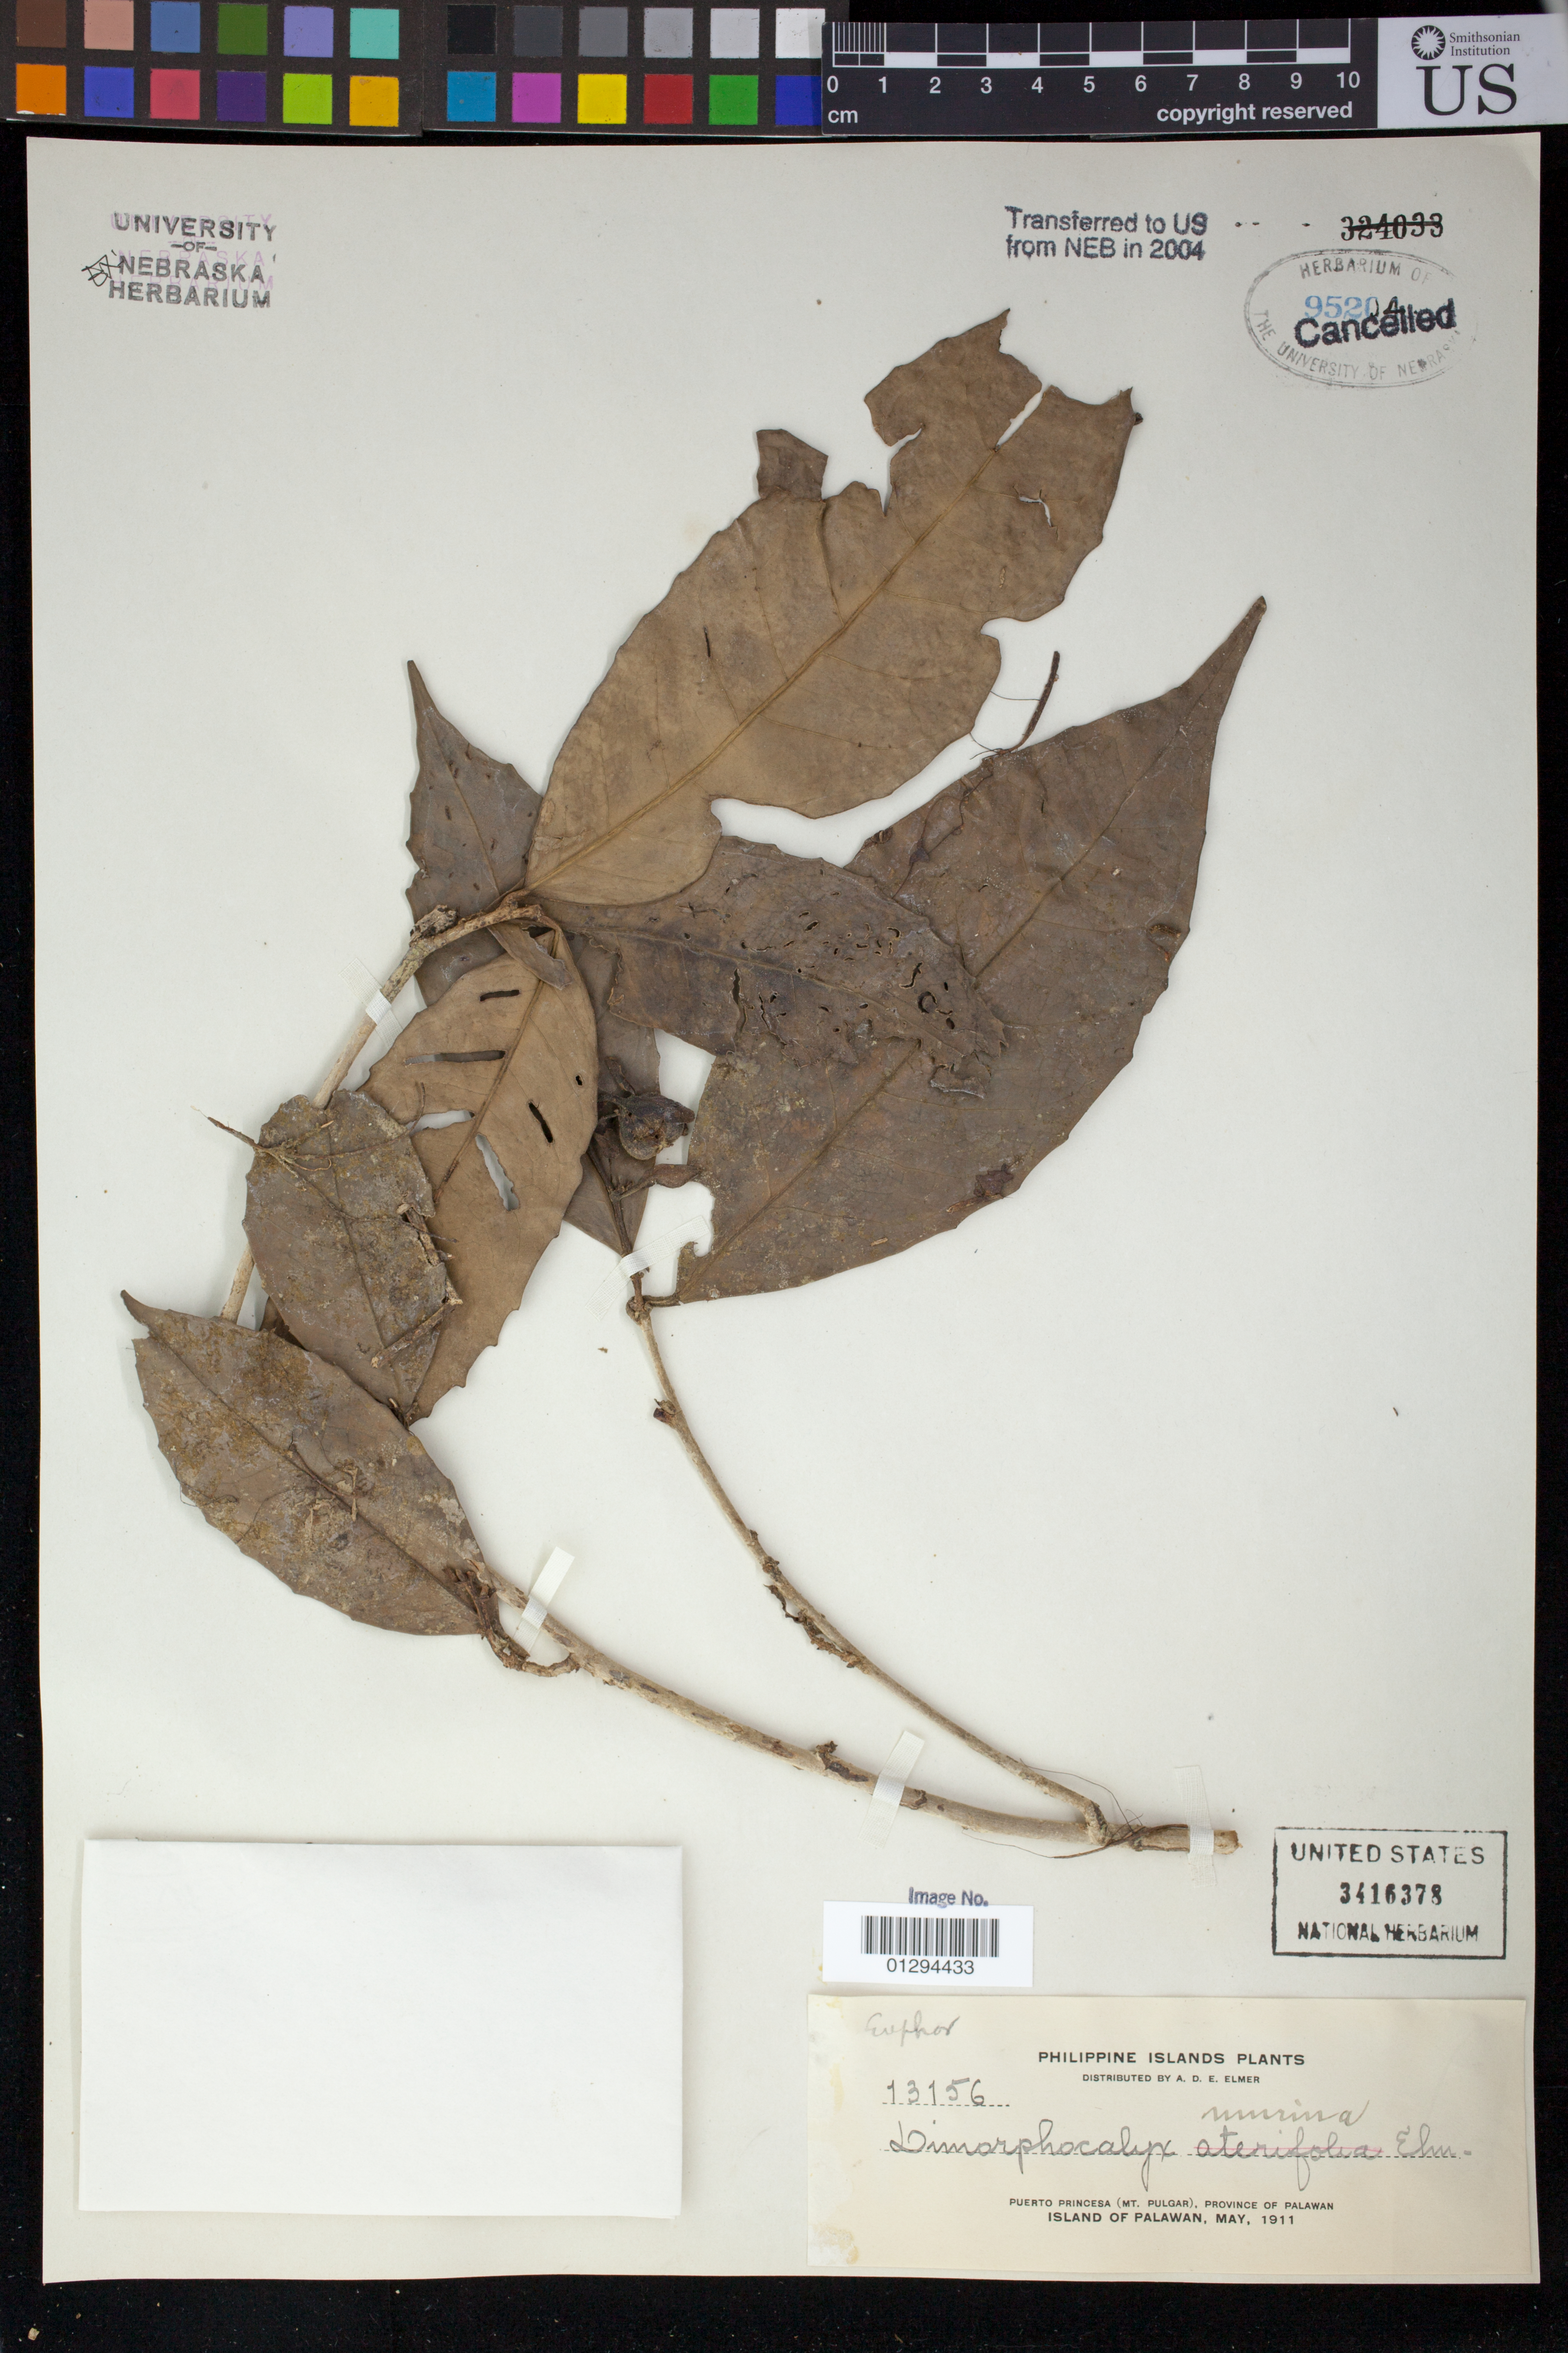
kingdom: Plantae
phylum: Tracheophyta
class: Magnoliopsida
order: Malpighiales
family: Euphorbiaceae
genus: Dimorphocalyx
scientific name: Dimorphocalyx murinus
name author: Elmer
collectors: A. D. E. Elmer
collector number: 13156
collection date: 1911-05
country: Philippines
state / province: Mimaropa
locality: Puerto Princesa (Mt. Pulgar), [Thumb Peak], Province of Palawan, Island of Palawan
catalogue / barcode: US 3416378